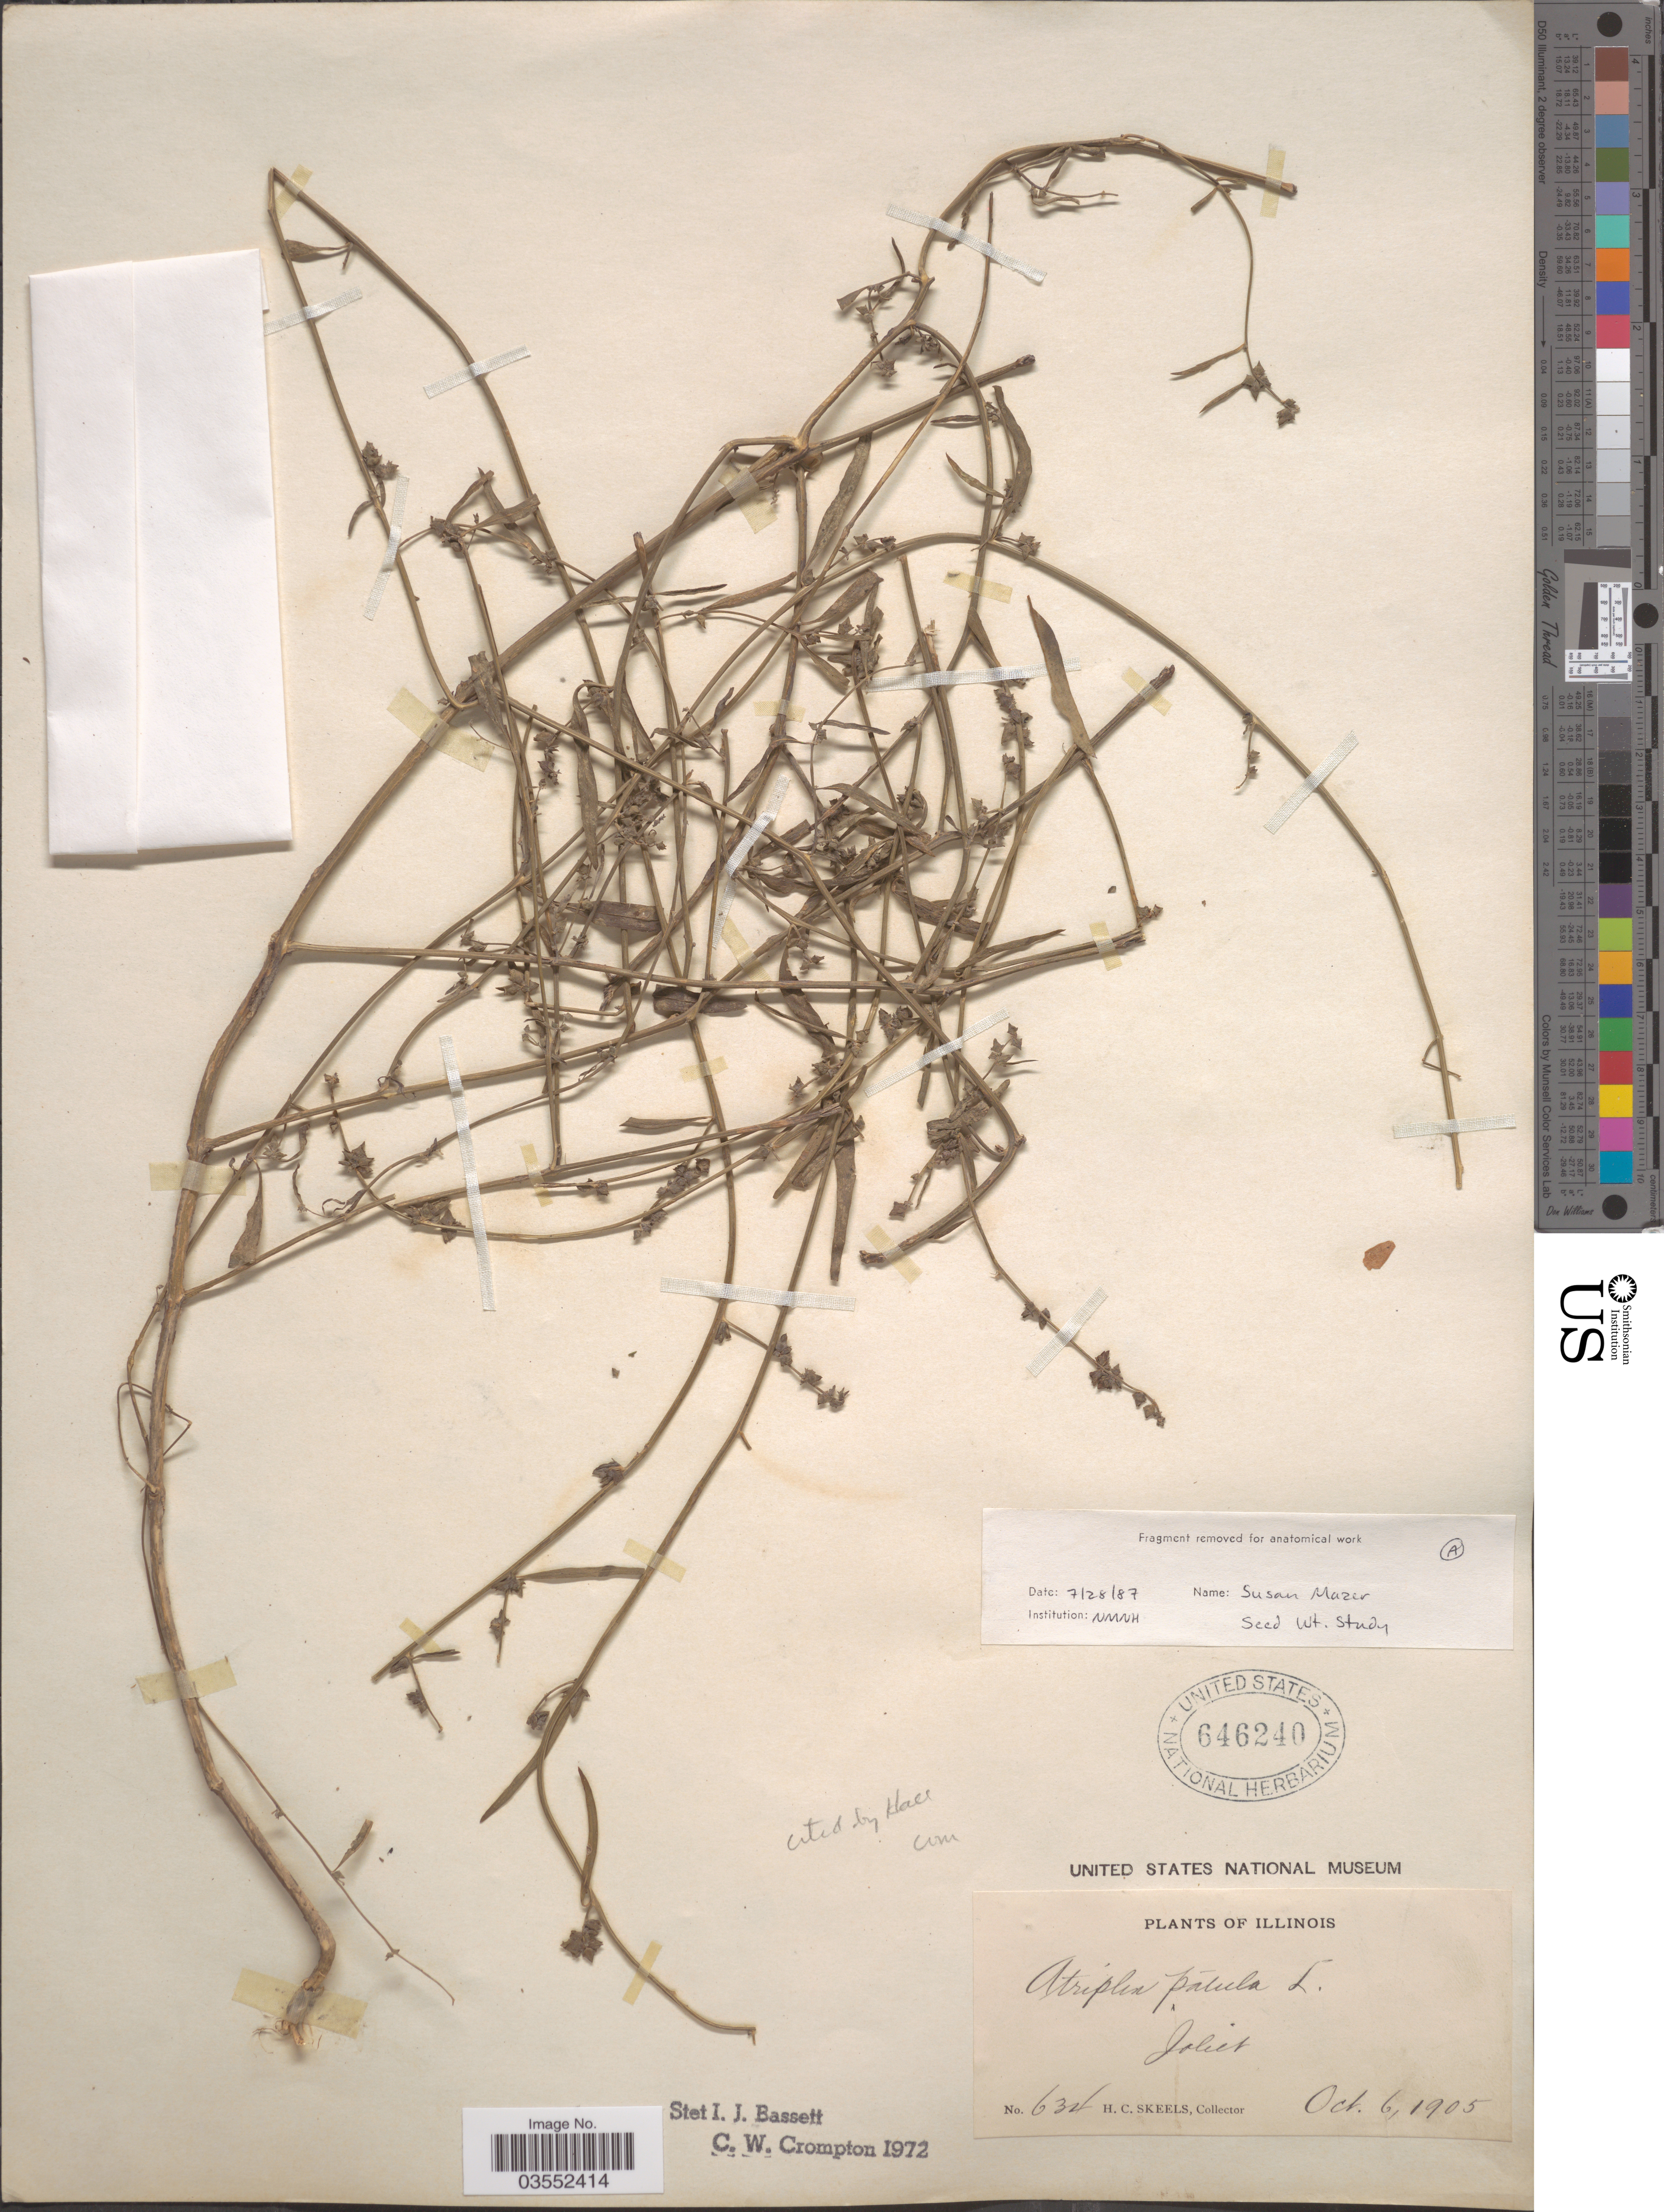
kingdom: Plantae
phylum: Tracheophyta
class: Magnoliopsida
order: Caryophyllales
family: Amaranthaceae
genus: Atriplex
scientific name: Atriplex patula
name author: L.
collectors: H. Skeels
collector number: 634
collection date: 1905-10-06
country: United States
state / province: Illinois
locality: Joliet.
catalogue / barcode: US 646240